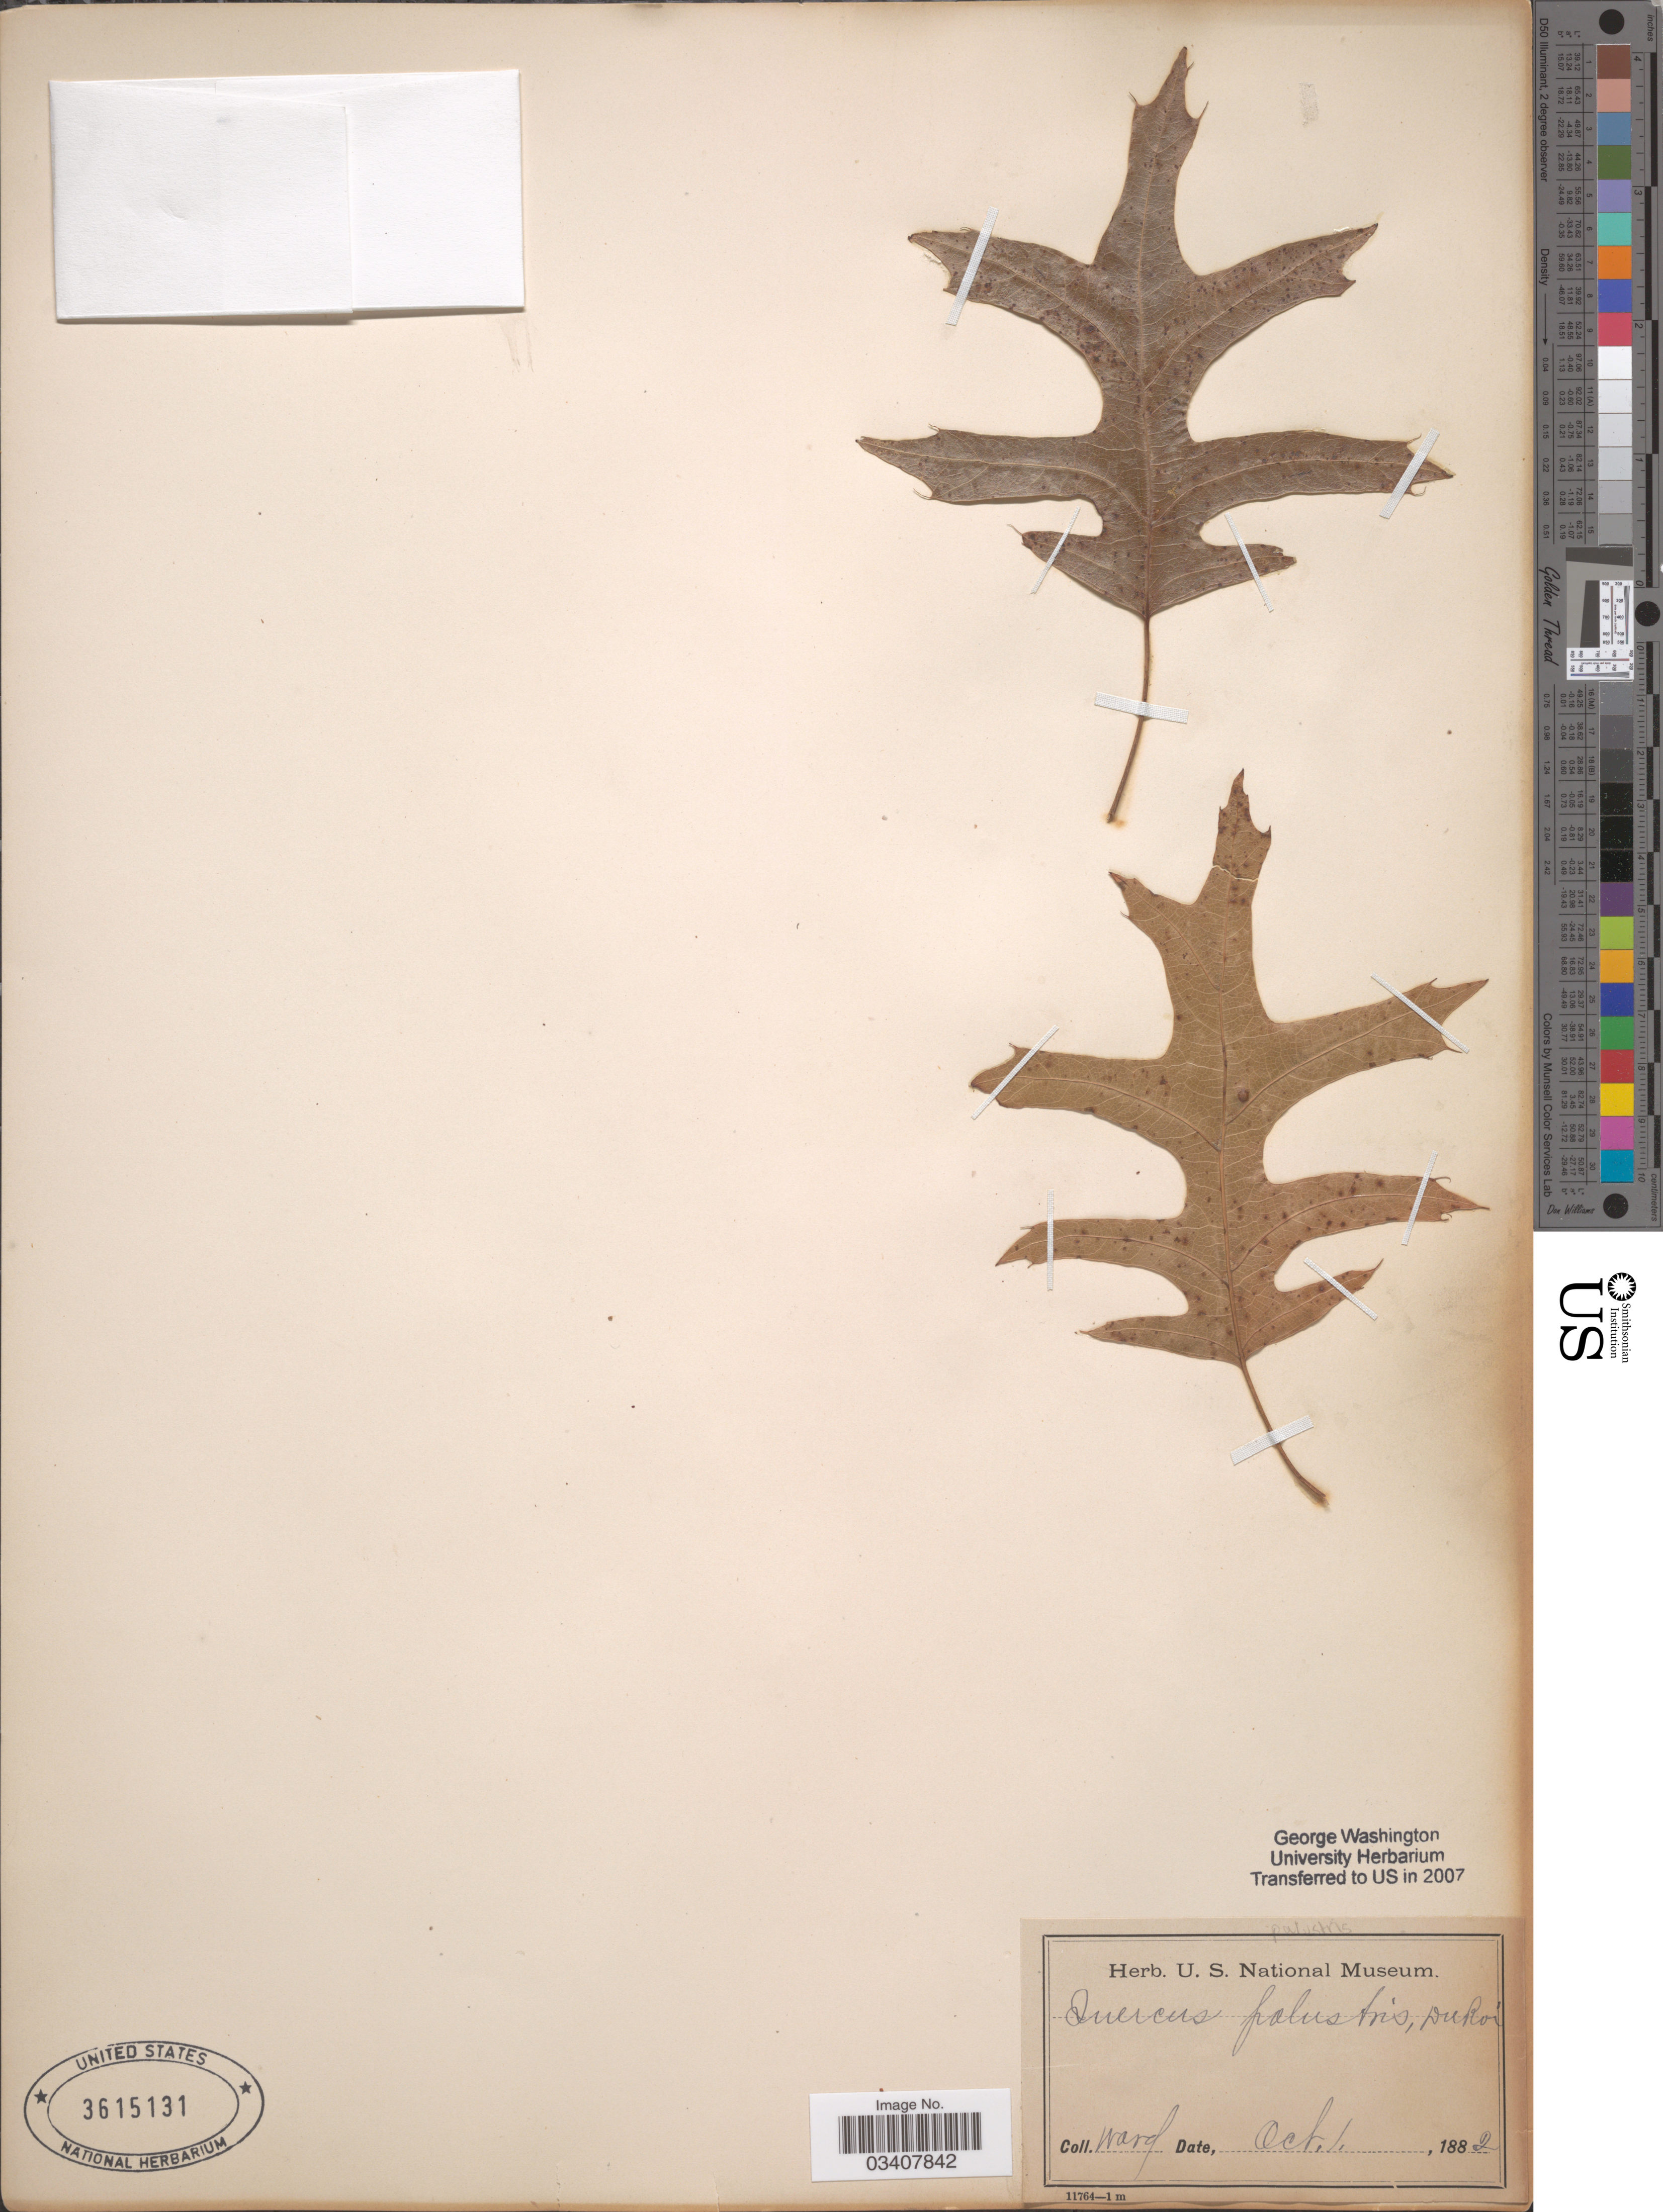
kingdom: Plantae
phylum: Tracheophyta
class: Magnoliopsida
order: Fagales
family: Fagaceae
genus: Quercus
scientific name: Quercus palustris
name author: Münchh.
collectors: -- Ward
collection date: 1882-10-01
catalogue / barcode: US 3615131